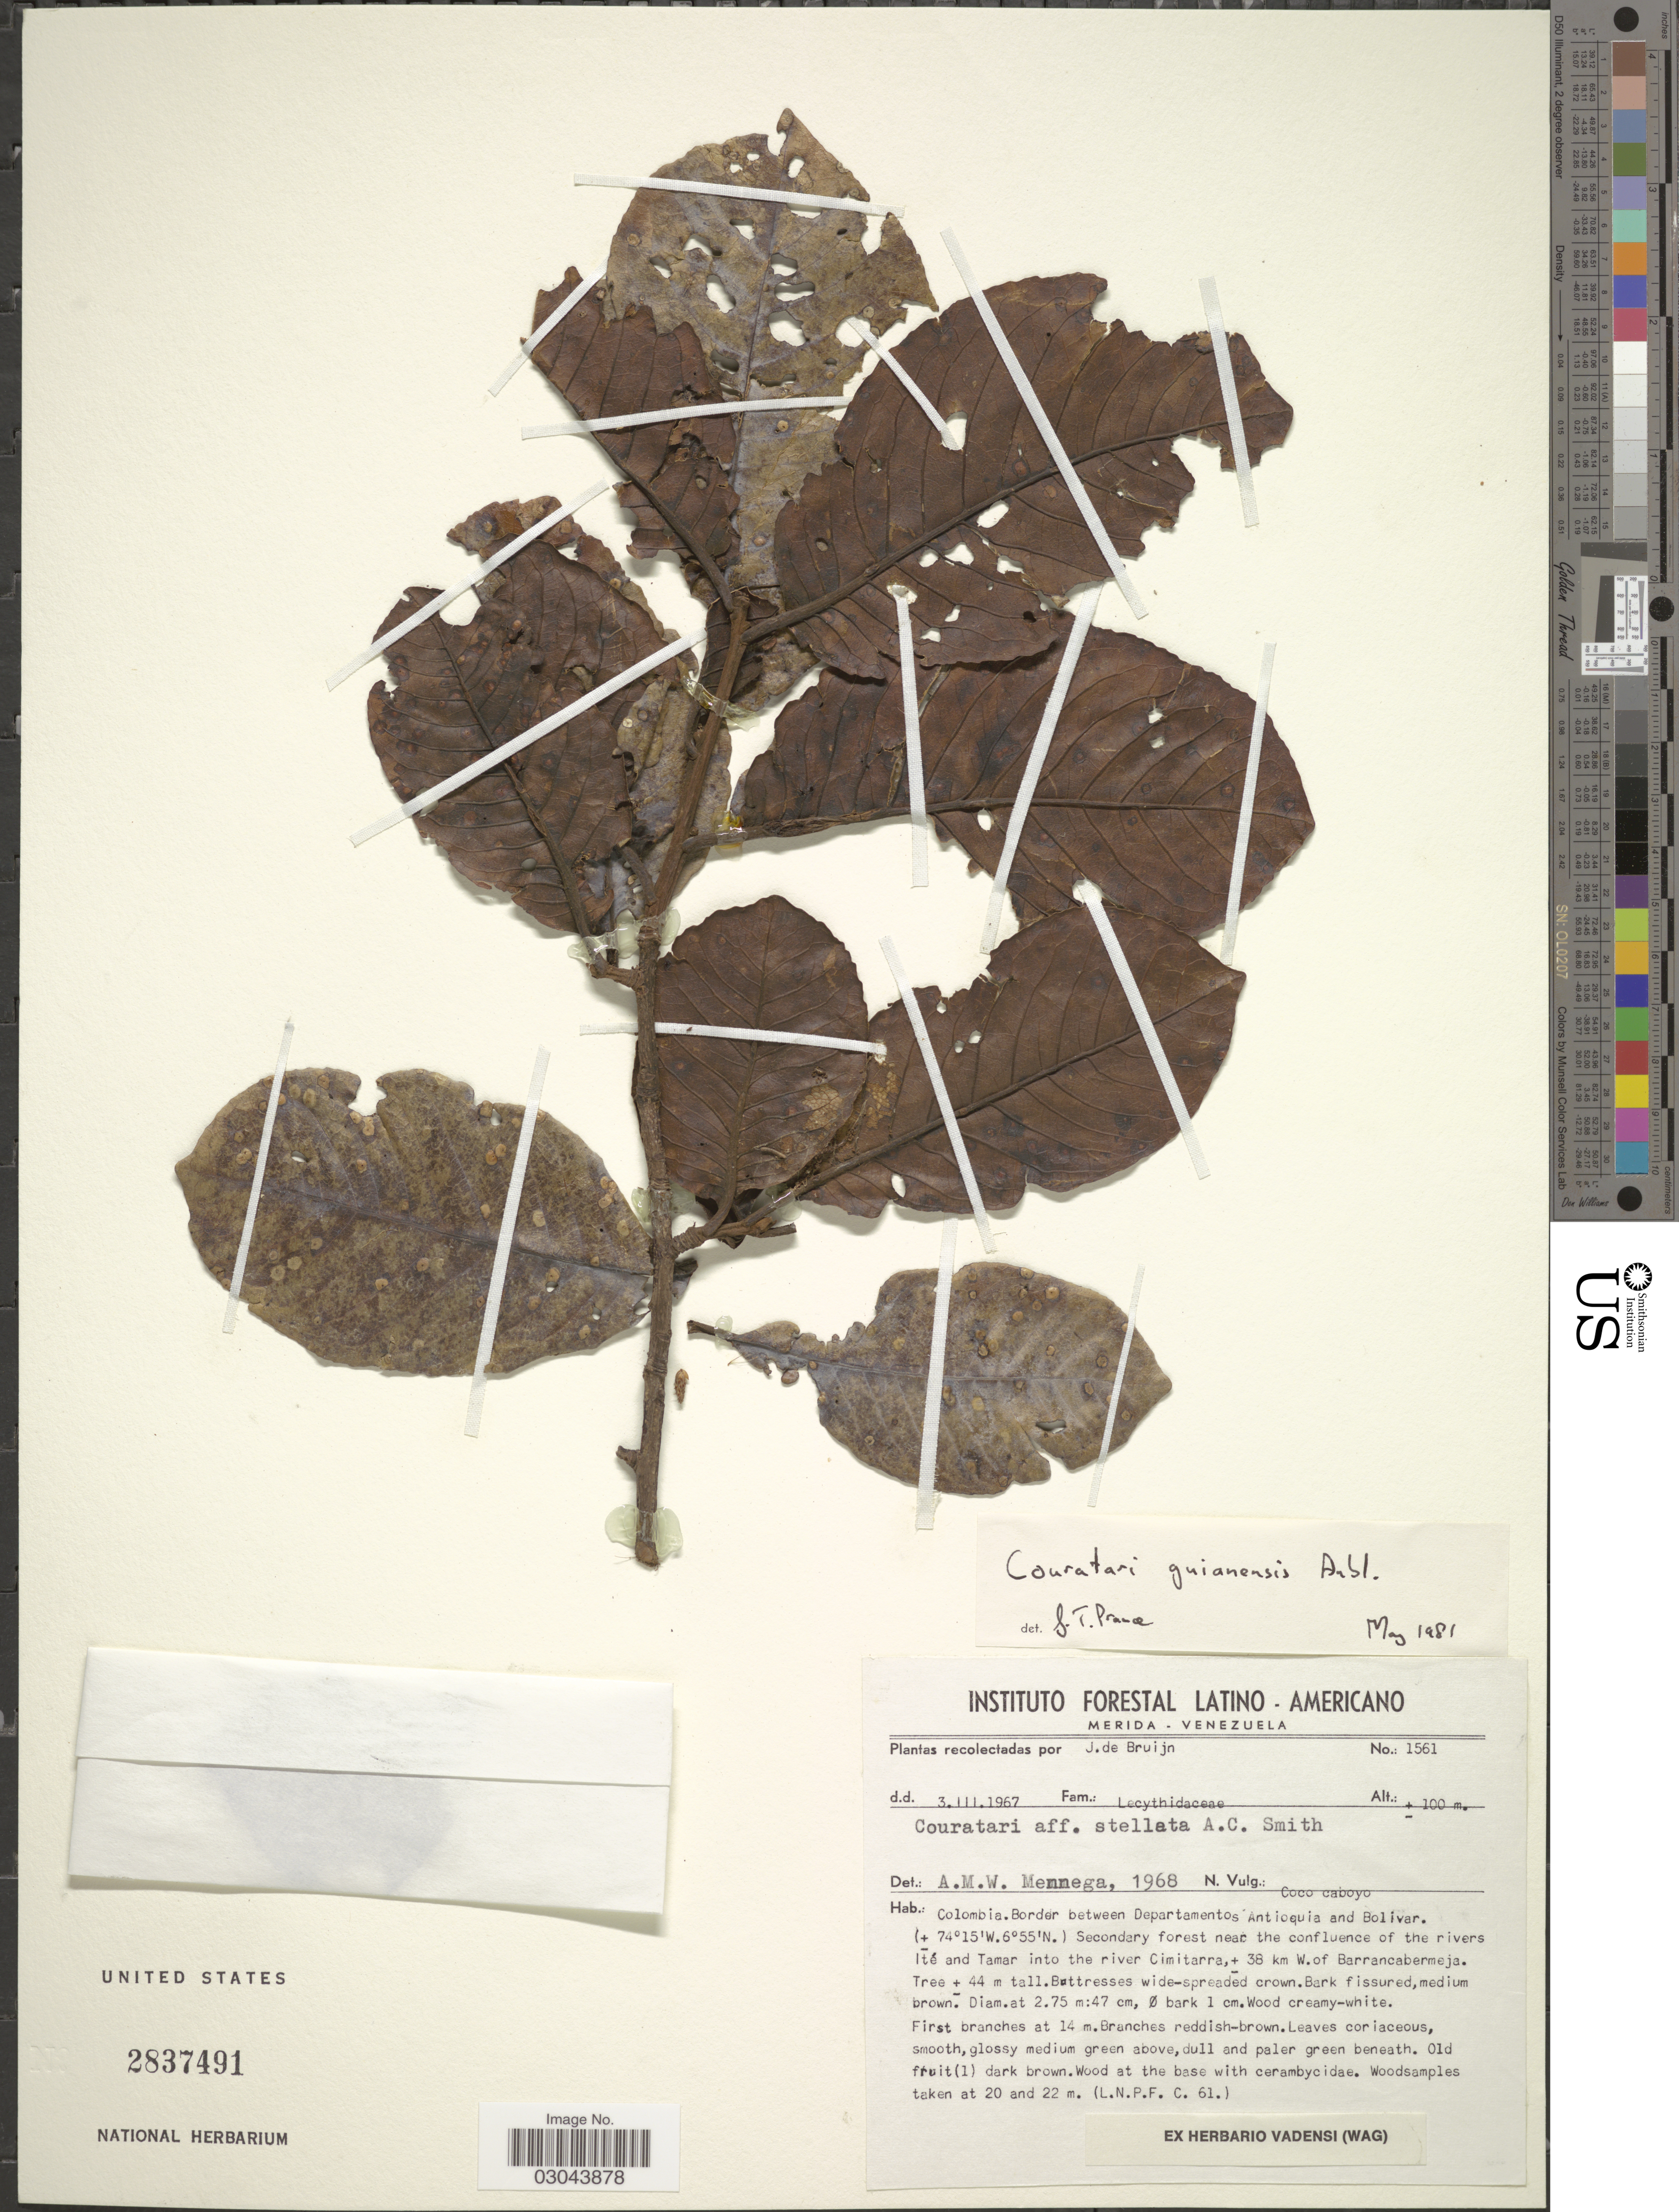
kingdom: Plantae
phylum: Tracheophyta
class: Magnoliopsida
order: Ericales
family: Lecythidaceae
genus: Couratari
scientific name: Couratari guianensis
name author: Aubl.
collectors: J. Bruijn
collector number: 1561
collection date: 1967-03-03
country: Colombia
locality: Border between Departamentos Antioquia and Bolivar. Secondary forest near the confluence of the rivers Ité and Tamar into the river Cimitarra, ± 38 km W. of Barrancabermeja.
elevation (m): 100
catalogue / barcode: US 2837491